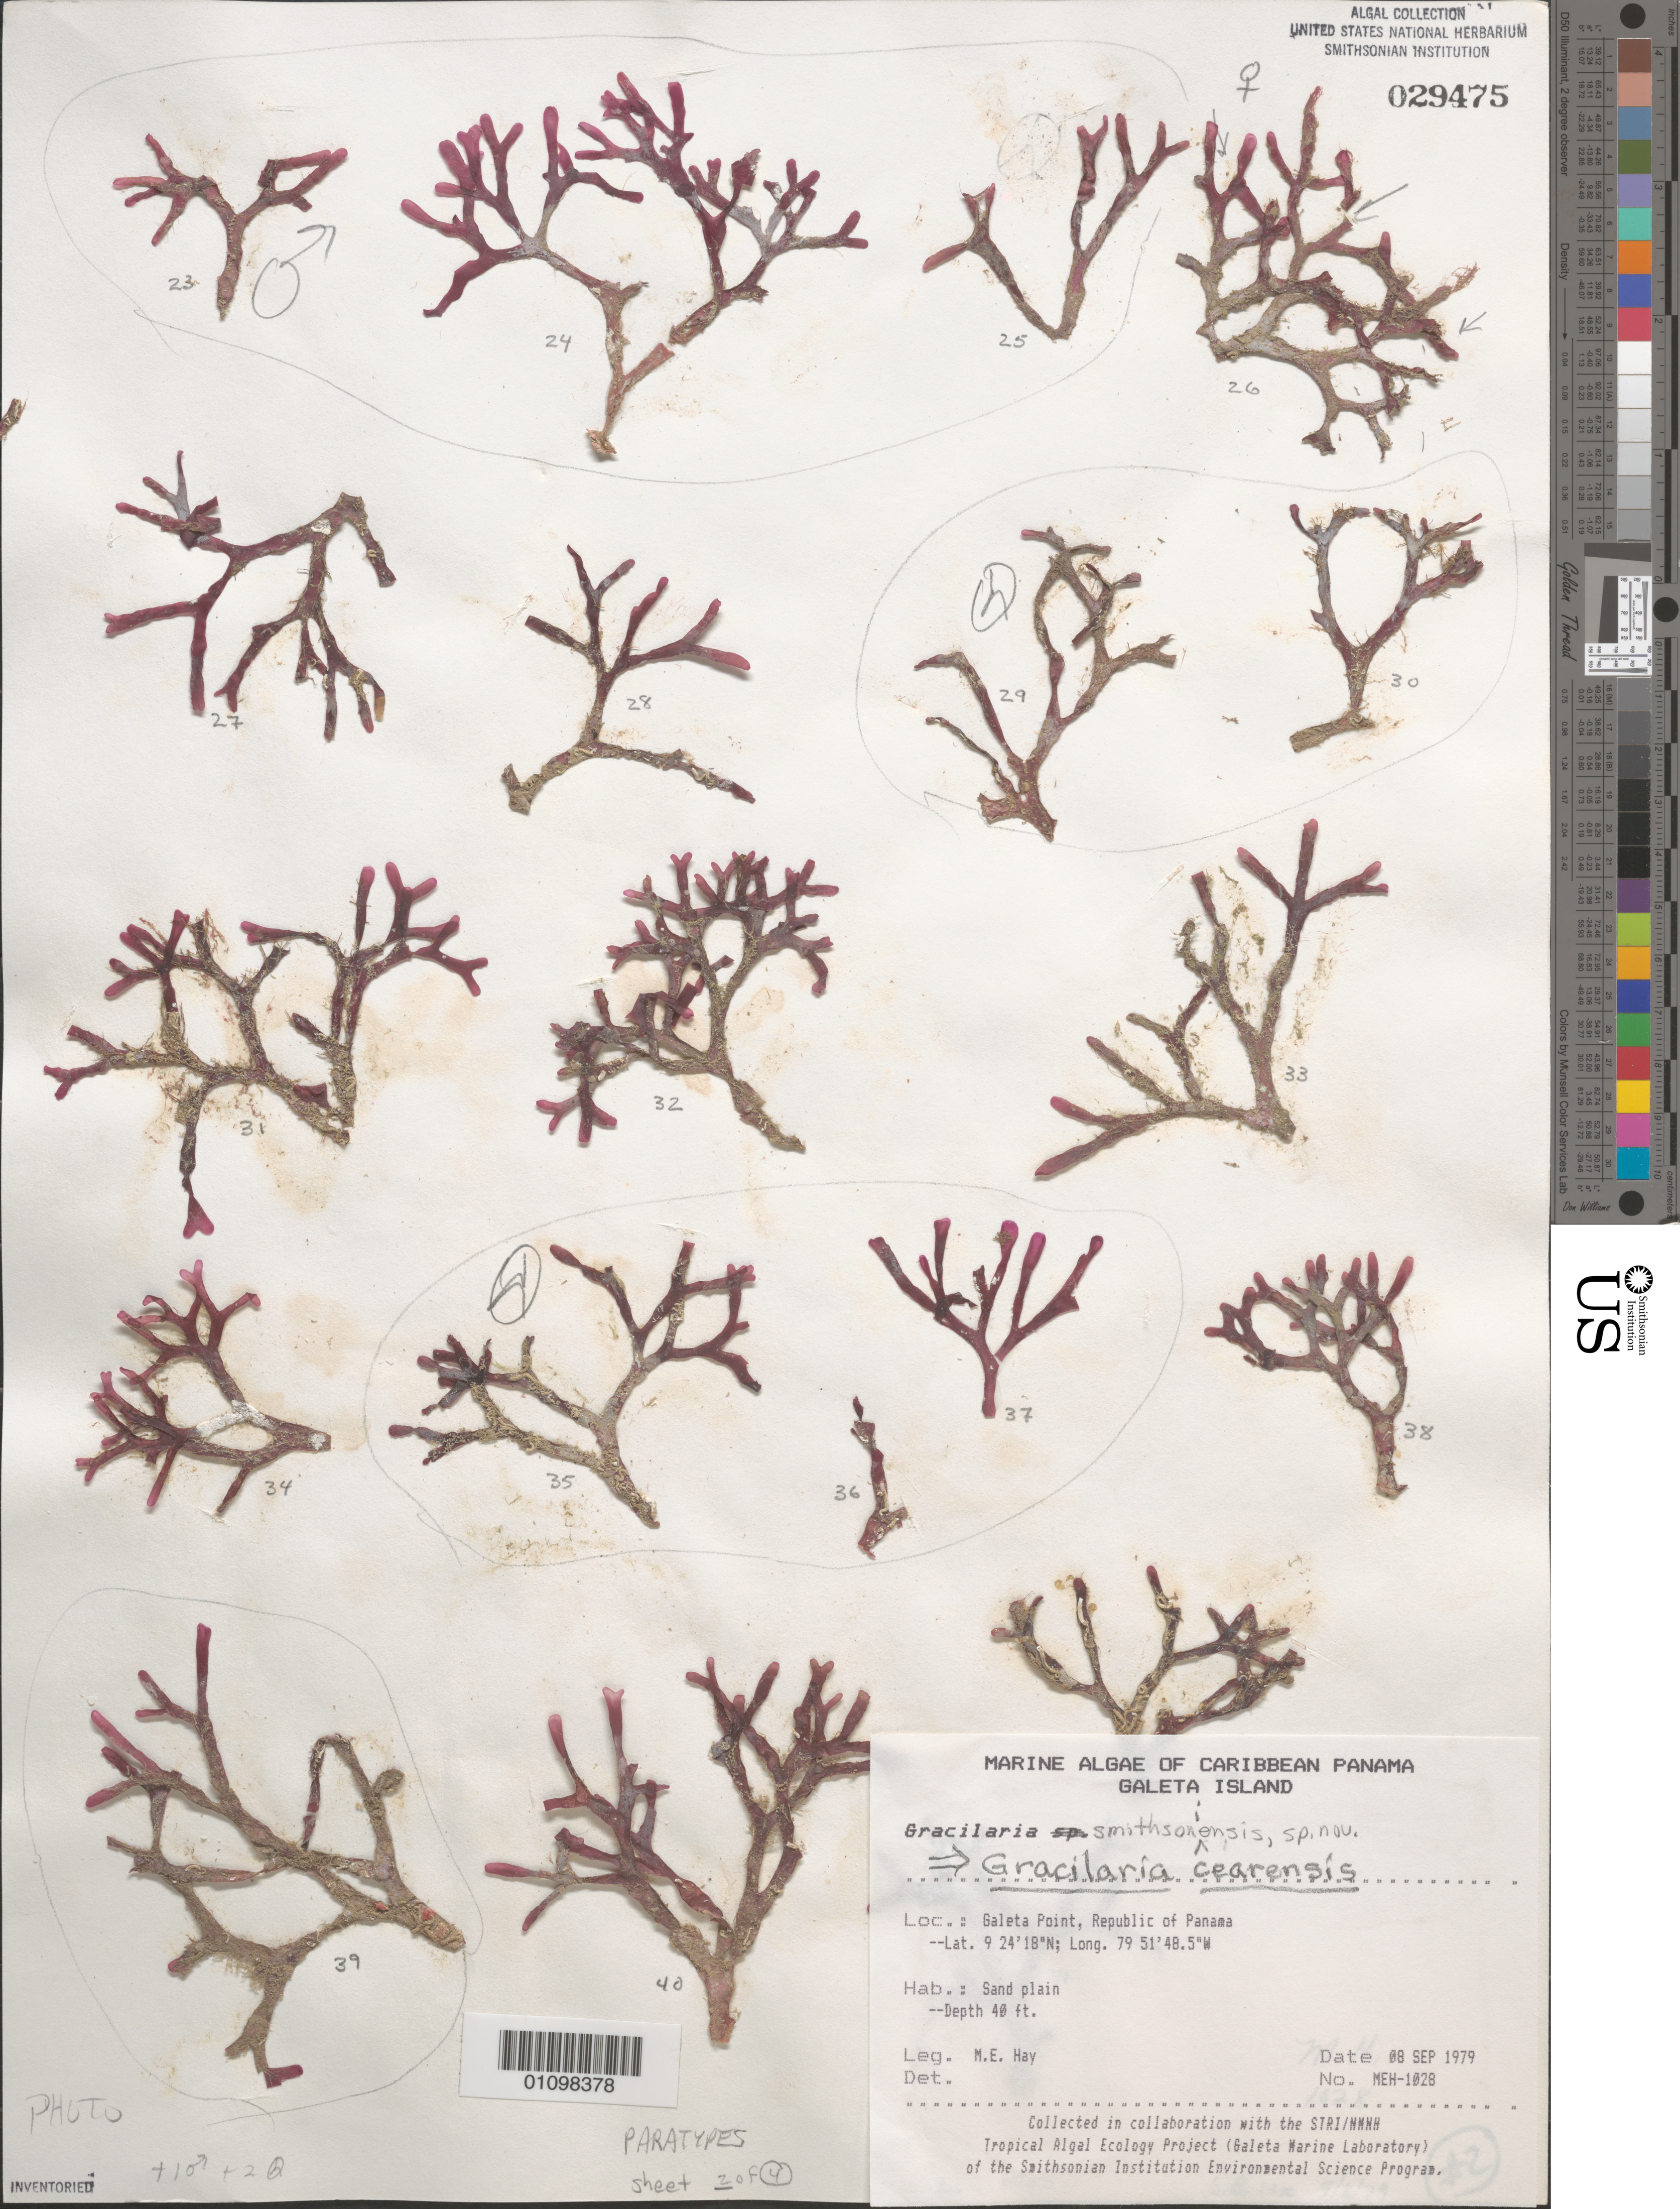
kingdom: Plantae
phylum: Rhodophyta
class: Florideophyceae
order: Gracilariales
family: Gracilariaceae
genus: Gracilaria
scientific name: Gracilaria cearensis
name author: (A.B. Joly & F.C. Pinheiro in A.B. Joly et al.) A.B. Joly & F.C. Pinheiro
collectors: M. E. Hay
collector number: MEH-1028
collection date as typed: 08 Sep 1979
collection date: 1979-09-08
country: Panama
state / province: Colón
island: Galeta Island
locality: Galeta Point, off Galeta Reef platform (fronting STRI Galeta Marine Laboratory)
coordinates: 9 24'18"N, 79 51'48.5"W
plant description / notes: Paratypes and voucher for Gracilaria smithsoniensis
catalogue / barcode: US 29475